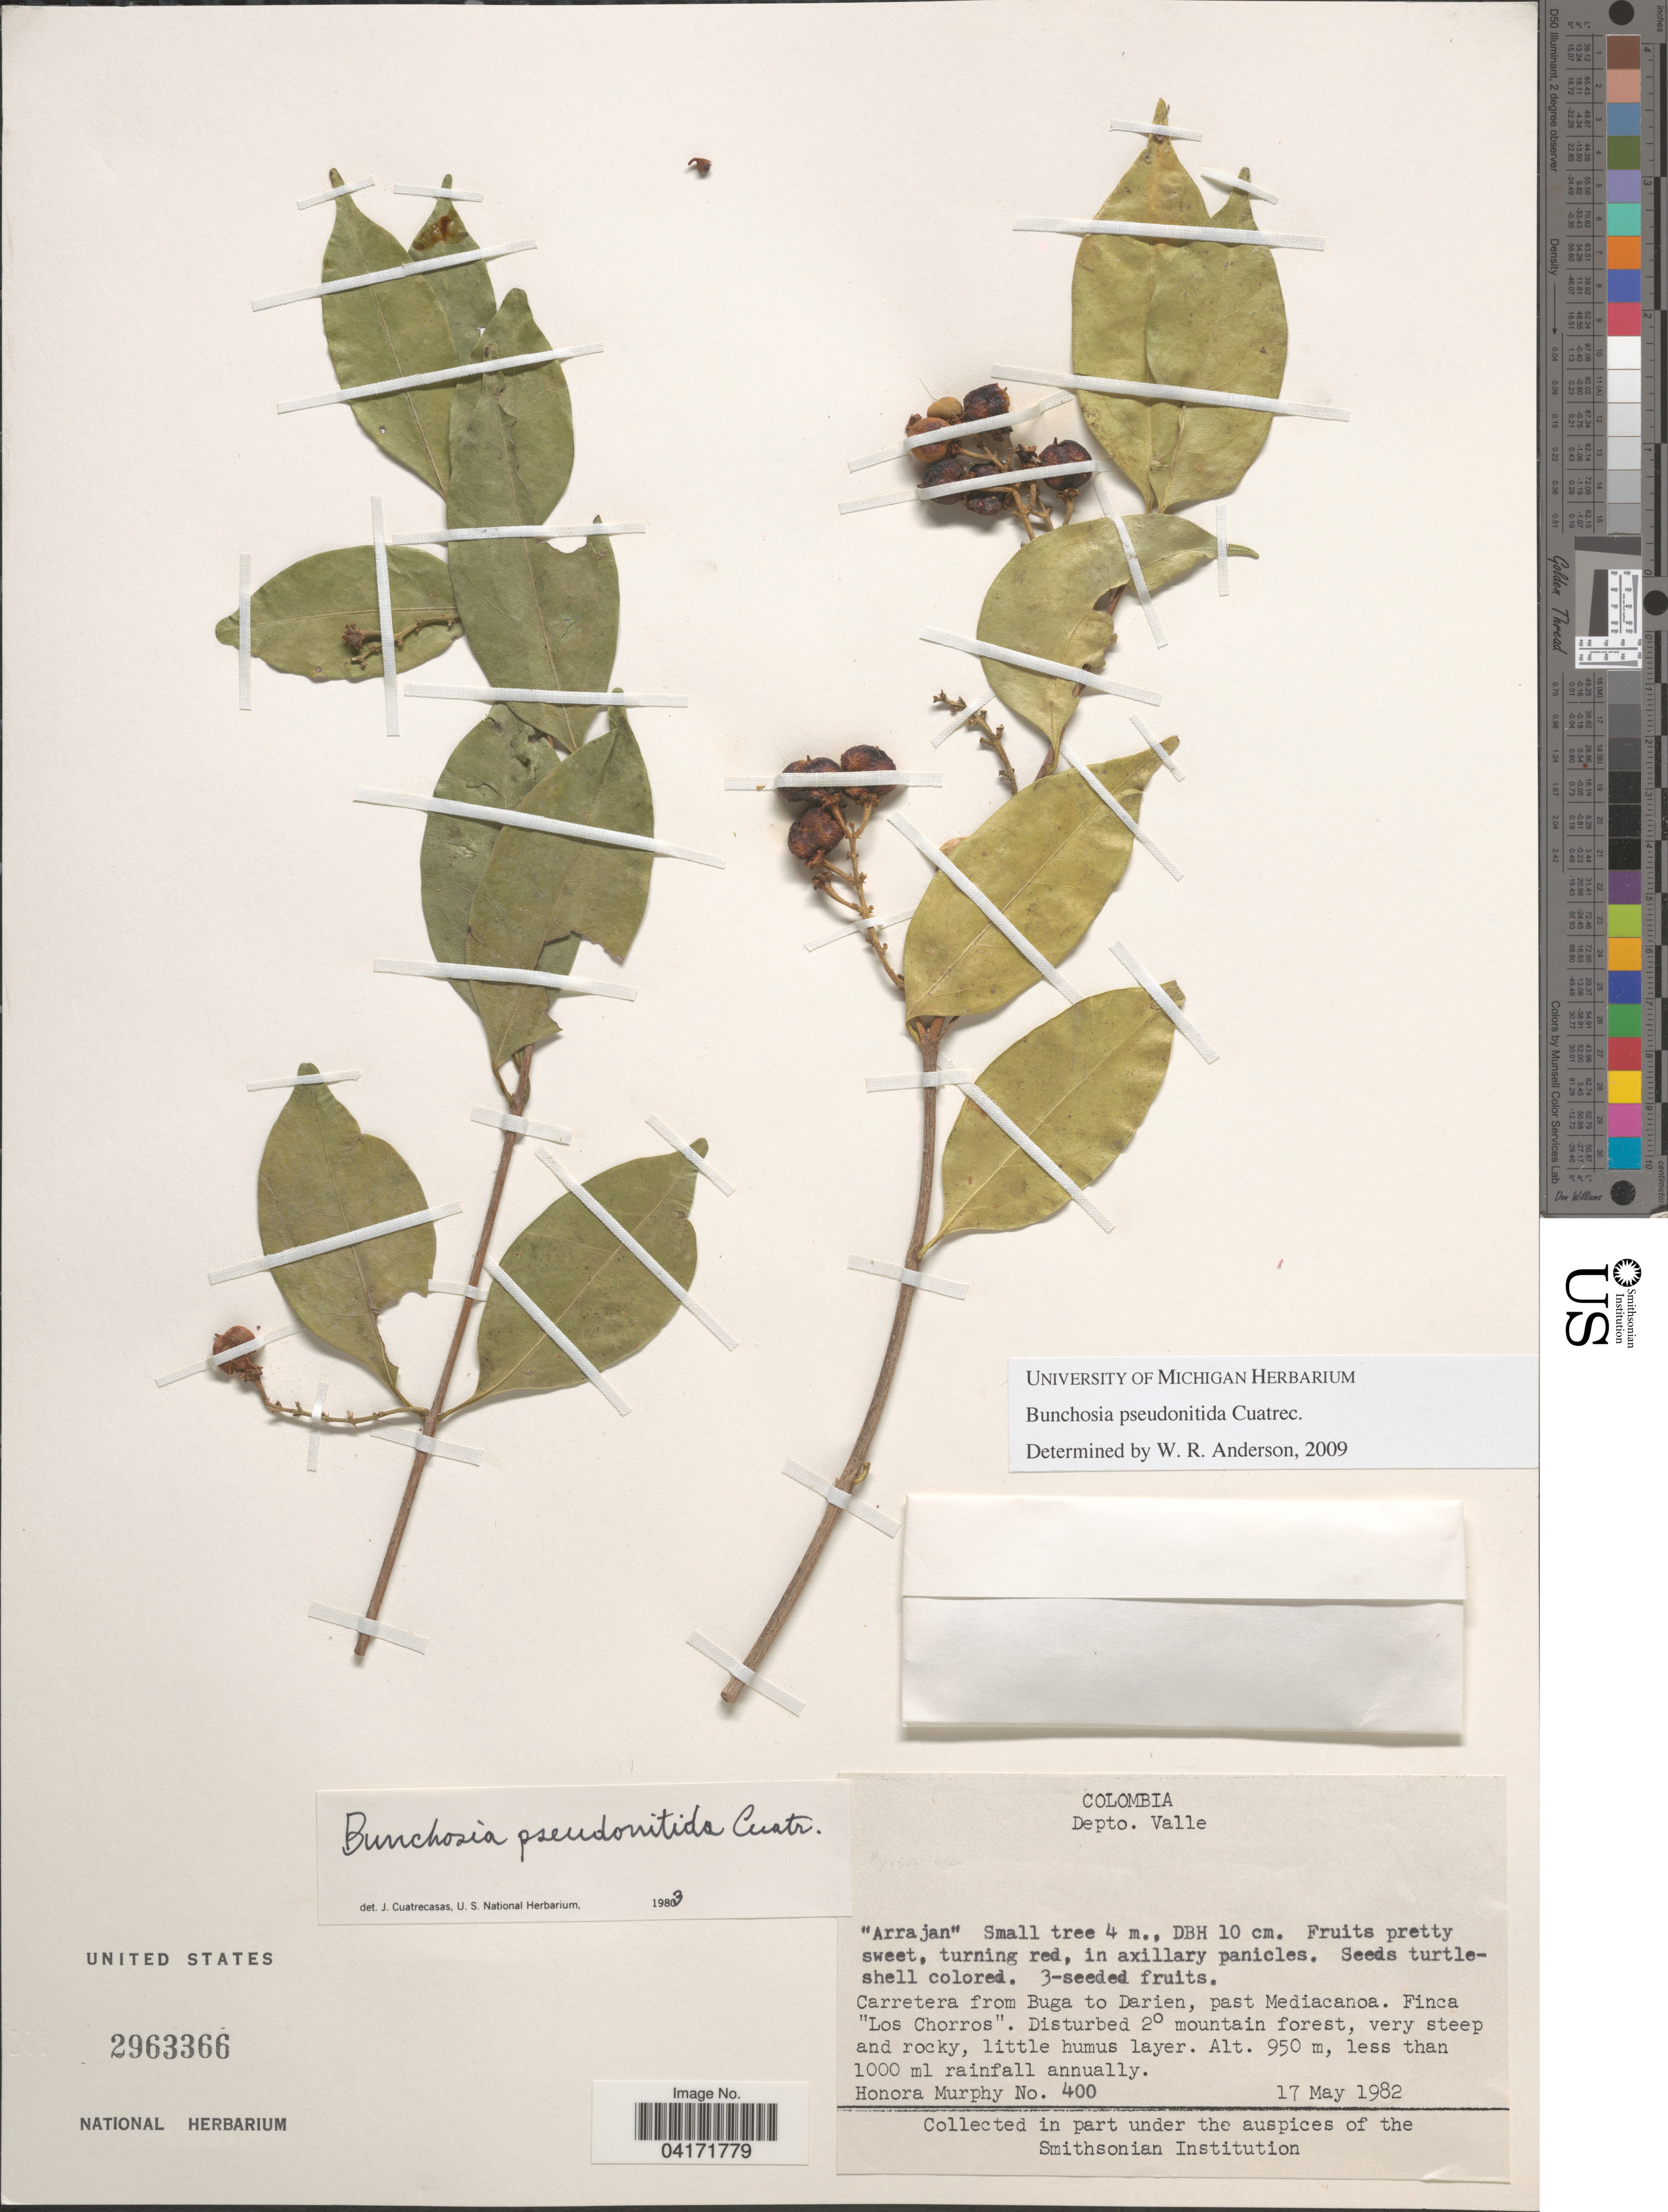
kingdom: Plantae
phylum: Tracheophyta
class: Magnoliopsida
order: Malpighiales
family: Malpighiaceae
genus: Bunchosia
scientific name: Bunchosia pseudonitida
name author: Cuatrec.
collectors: H. Murphy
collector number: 400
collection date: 1982-05-17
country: Colombia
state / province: Valle del Cauca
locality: Depto. Valle. Carretera from Buga to Darien, past Mediacanoa. Finca "Los Chorros".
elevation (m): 950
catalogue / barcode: US 2963366